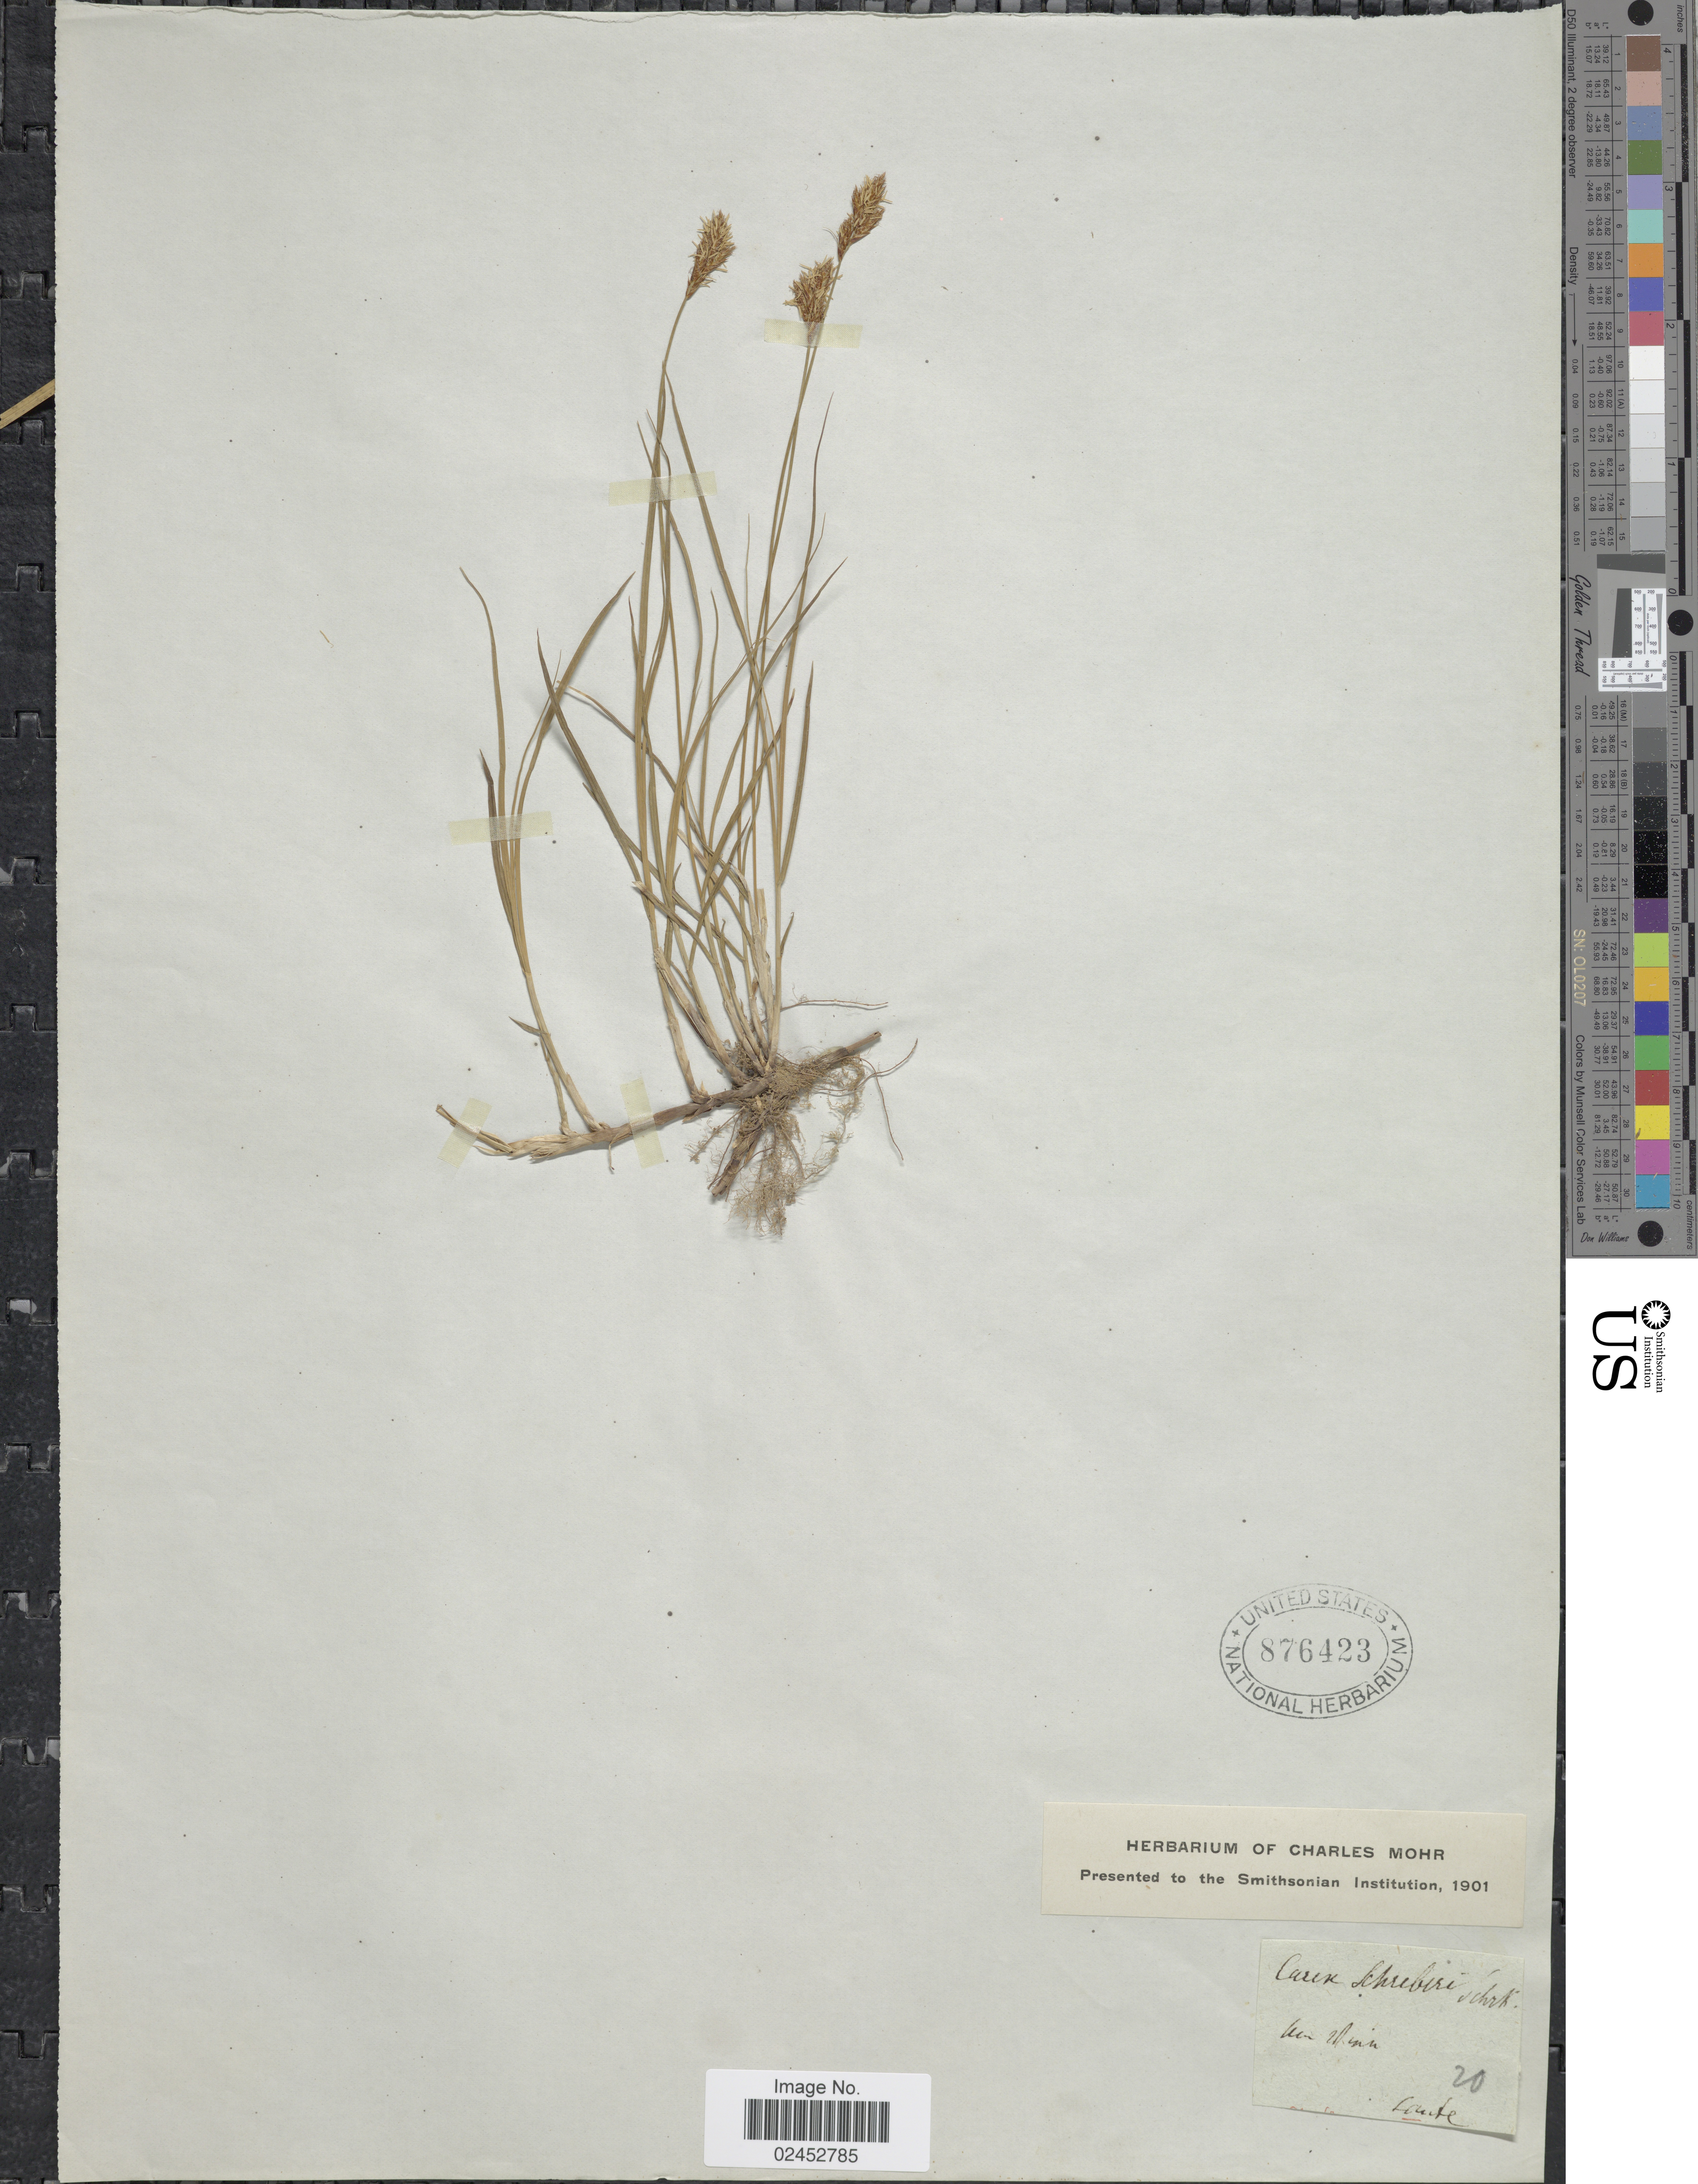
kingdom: Plantae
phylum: Tracheophyta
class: Liliopsida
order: Poales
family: Cyperaceae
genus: Carex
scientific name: Carex praecox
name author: Schreb.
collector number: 20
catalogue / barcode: US 876423